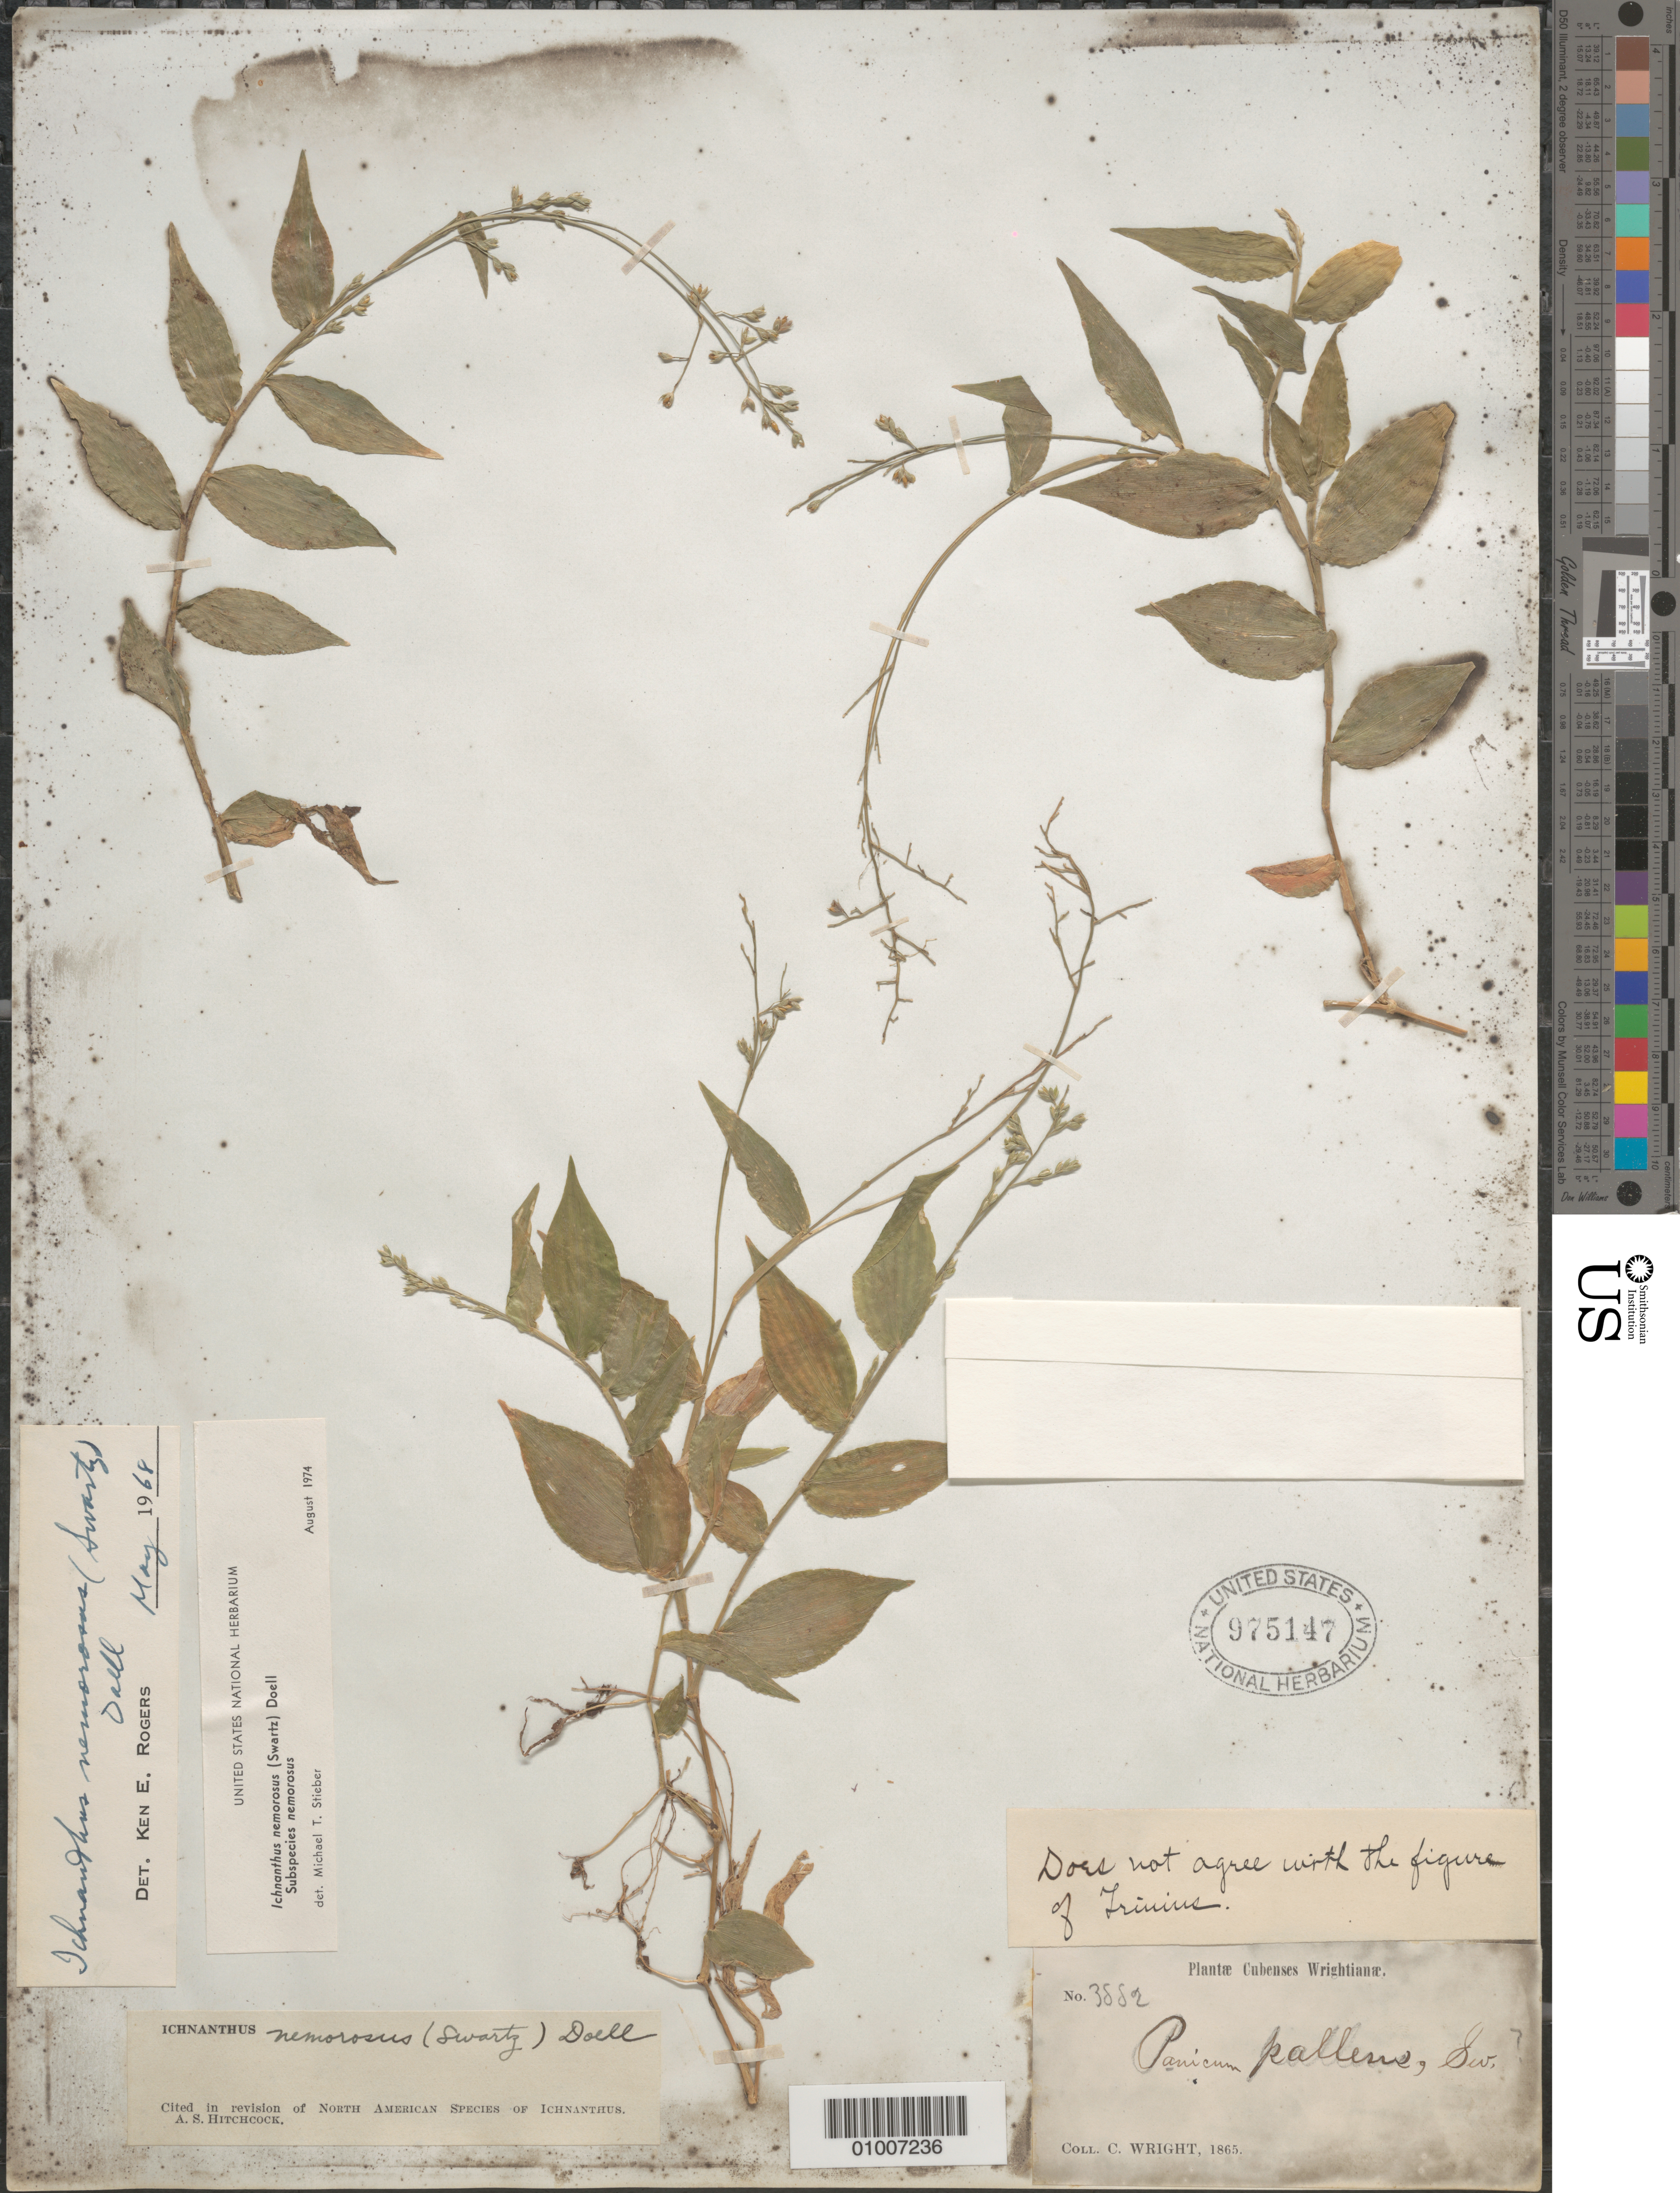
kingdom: Plantae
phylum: Tracheophyta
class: Liliopsida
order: Poales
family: Poaceae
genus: Ichnanthus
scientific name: Ichnanthus nemorosus var. nemorosus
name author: (Sw.) Döll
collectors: C. Wright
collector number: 3882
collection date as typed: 1865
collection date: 1865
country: Cuba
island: Cuba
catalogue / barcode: US 975147